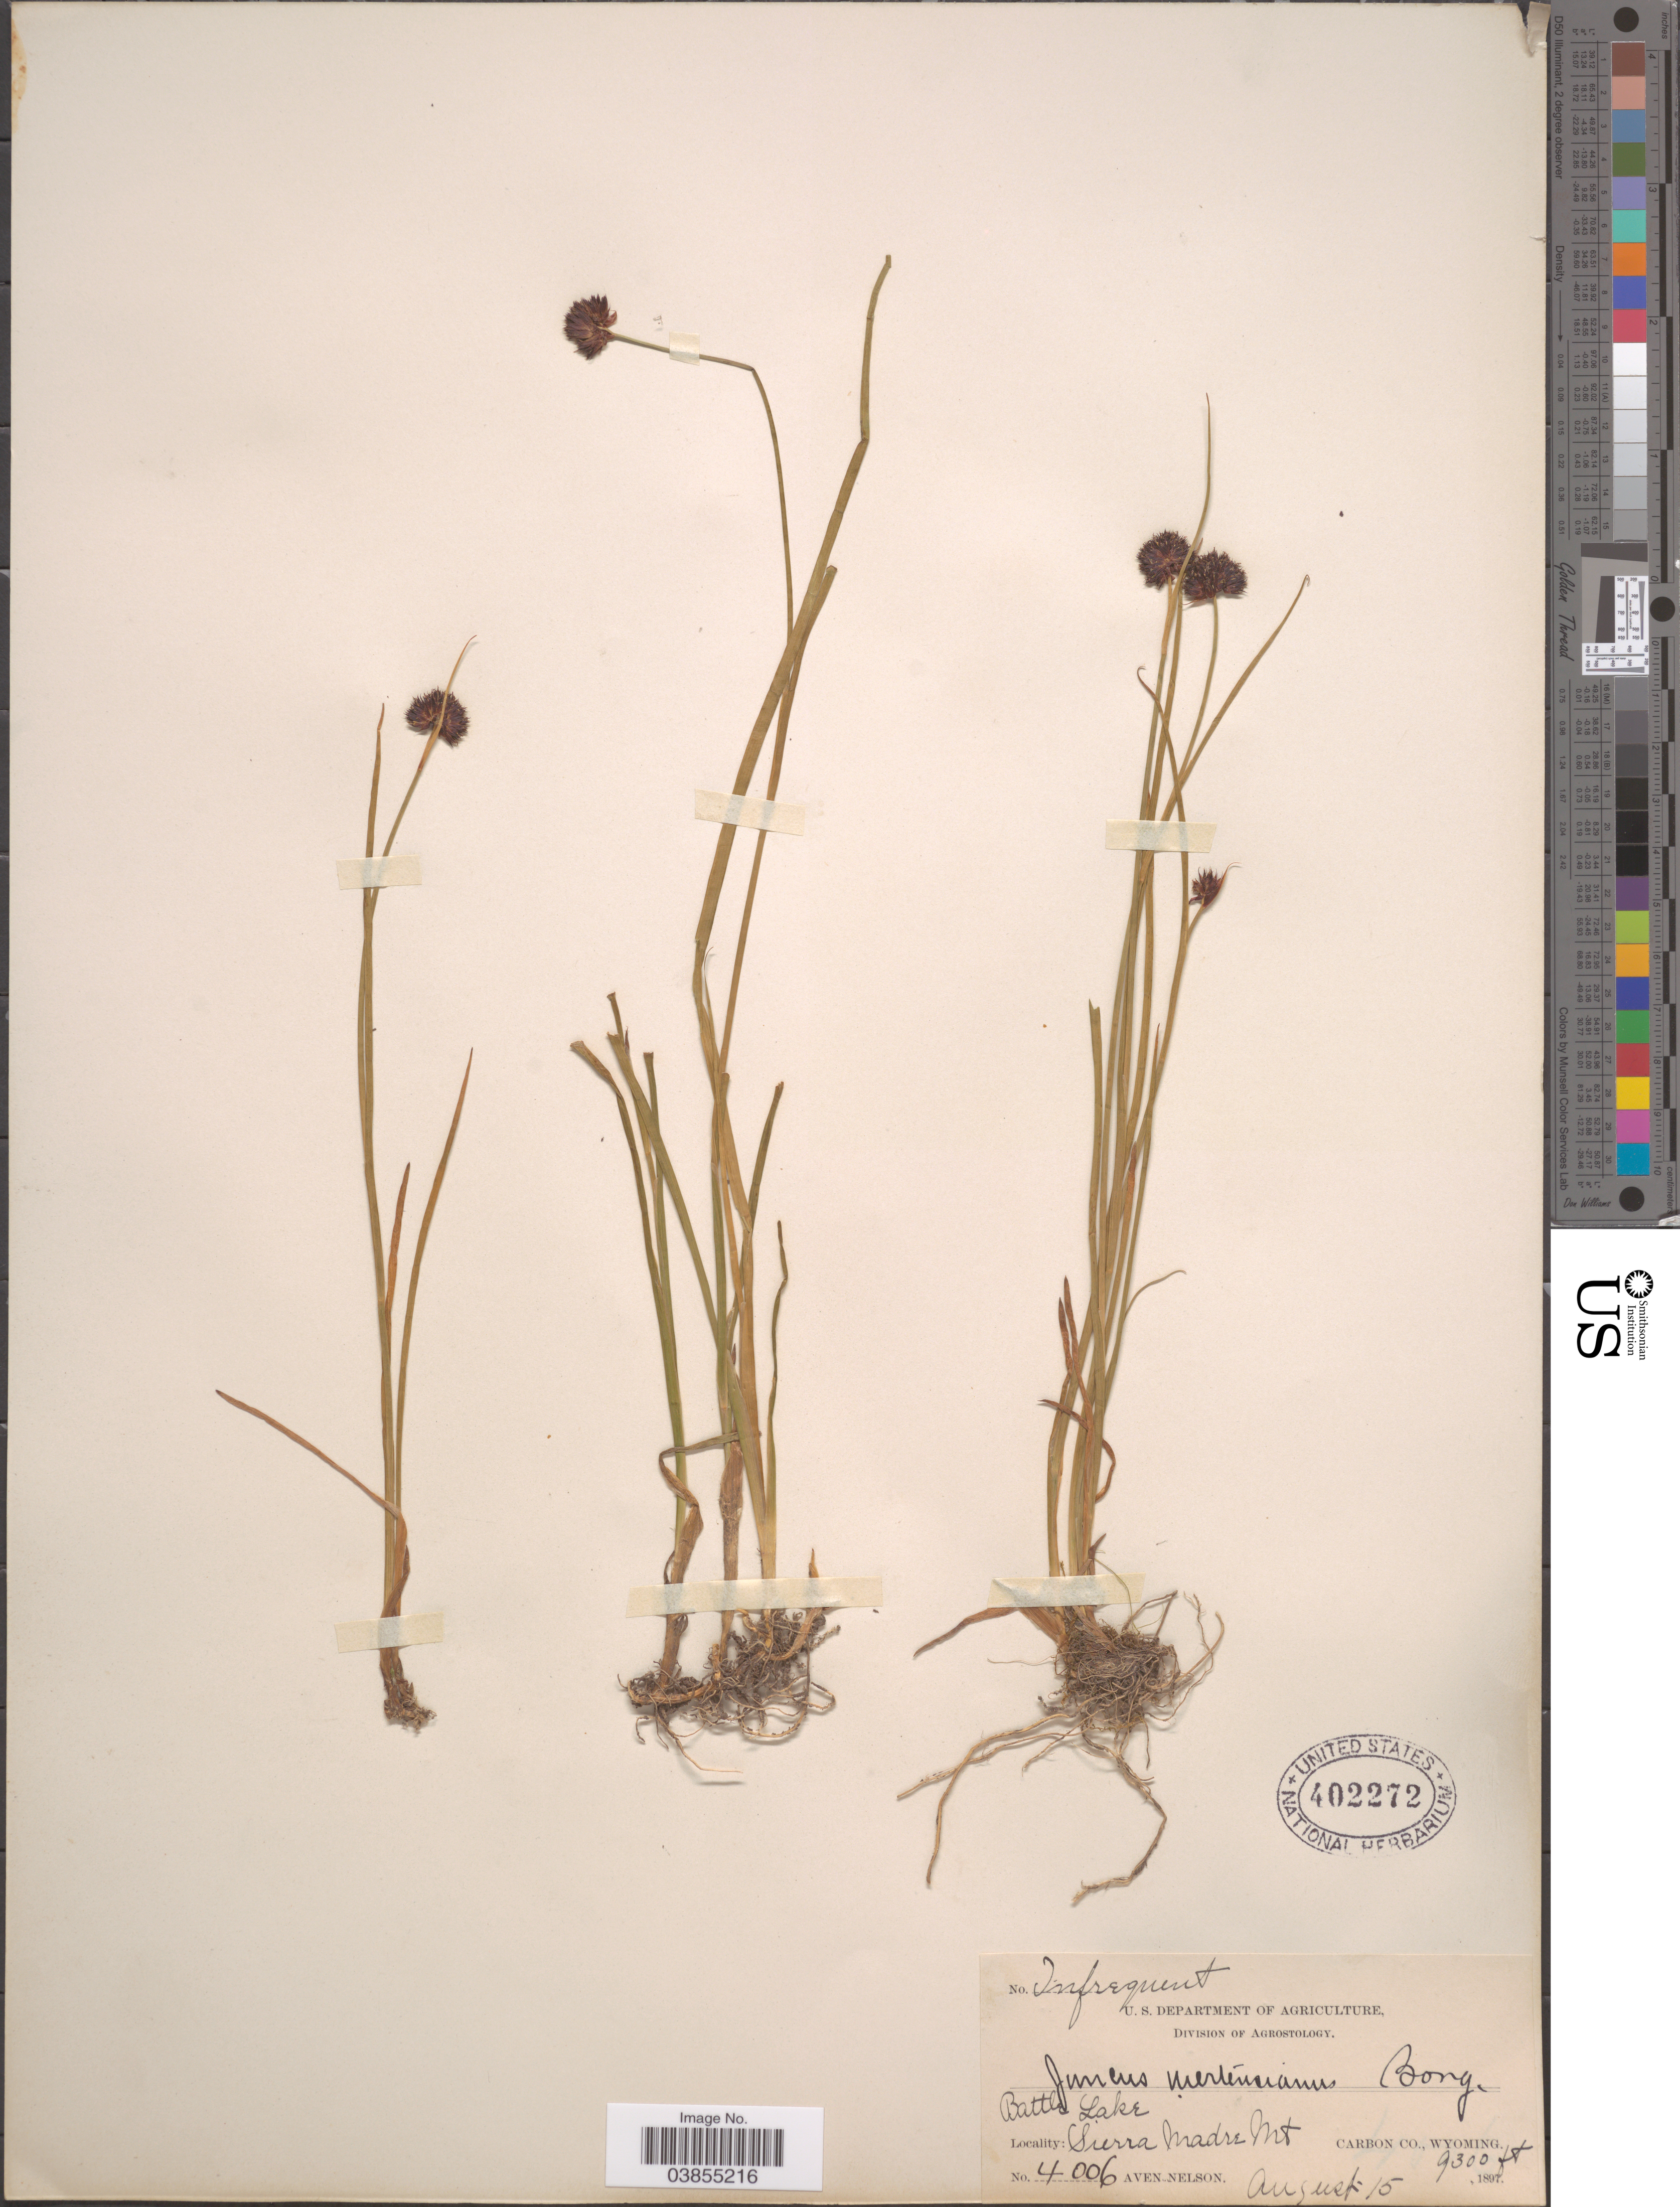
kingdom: Plantae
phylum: Tracheophyta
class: Liliopsida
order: Poales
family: Juncaceae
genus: Juncus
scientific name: Juncus mertensianus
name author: Bong.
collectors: A. Nelson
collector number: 4006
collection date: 1897-08-15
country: United States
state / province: Wyoming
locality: Battle Lake, Sierra Madre Mt. Carbon Co.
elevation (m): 2835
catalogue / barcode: US 402272